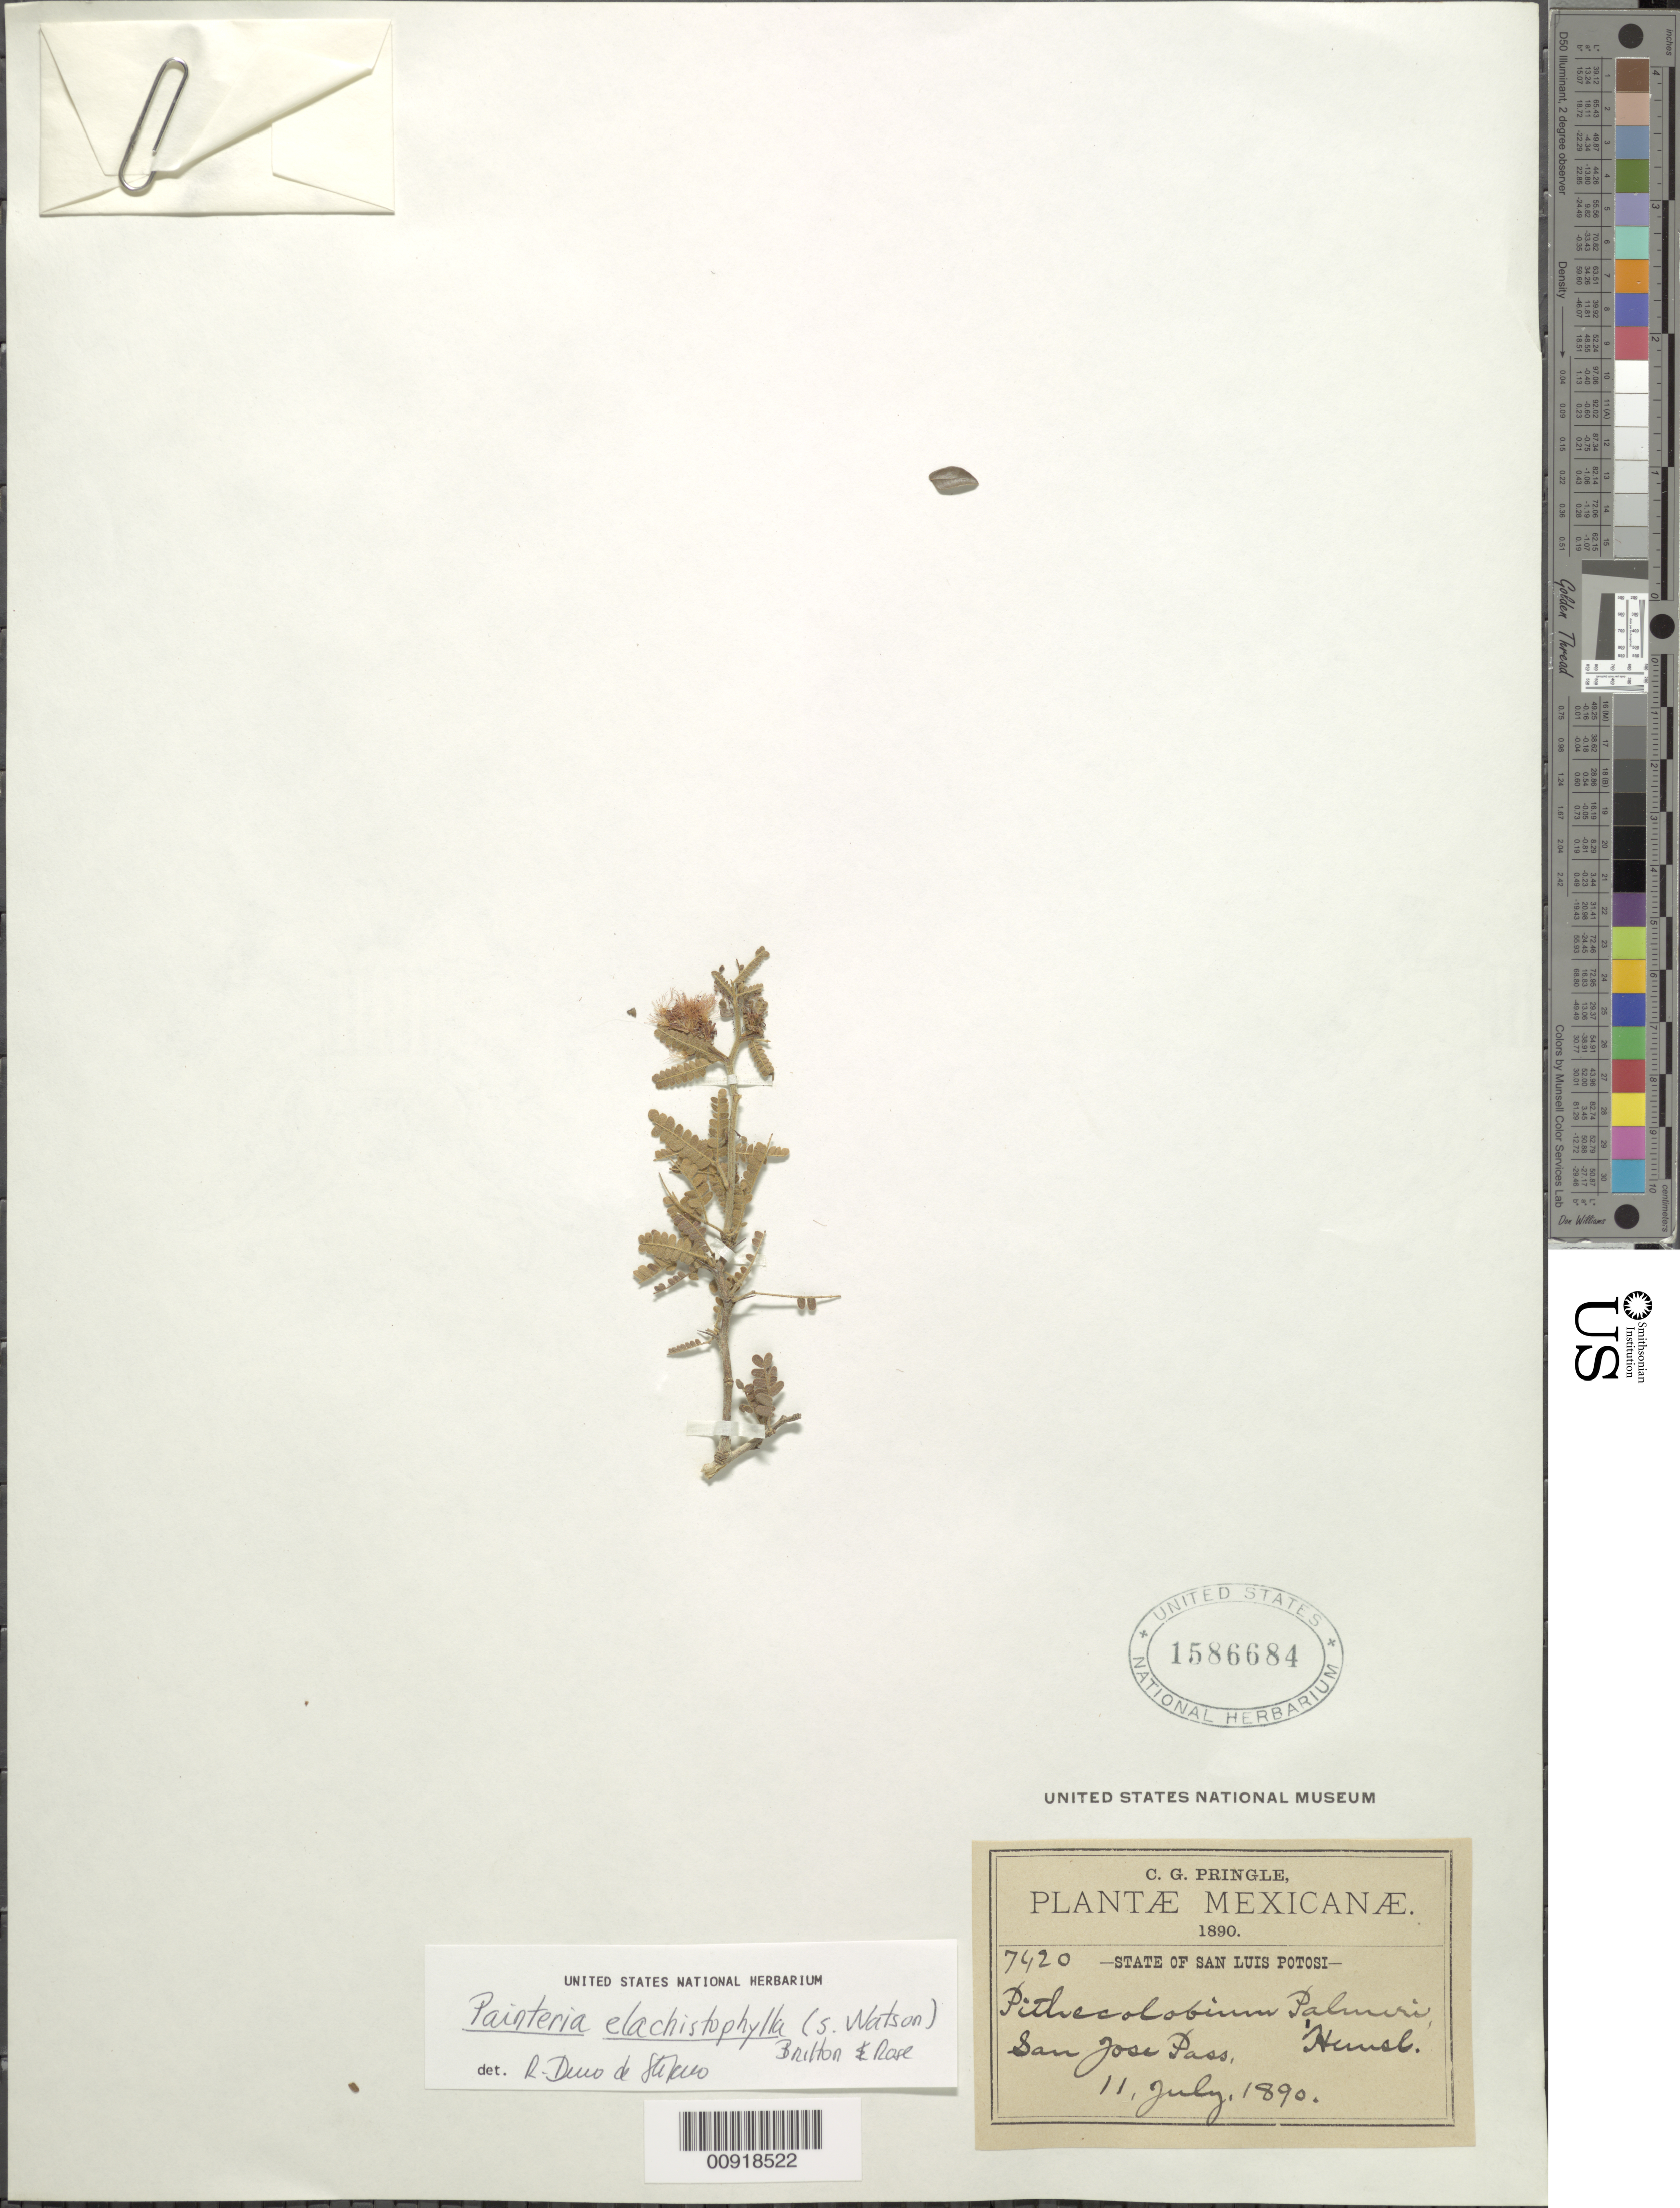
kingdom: Plantae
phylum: Tracheophyta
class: Magnoliopsida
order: Fabales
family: Fabaceae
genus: Painteria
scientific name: Painteria elachistophylla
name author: (A. Gray ex S. Watson) Britton & Rose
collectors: C. G. Pringle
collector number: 7420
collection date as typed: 11 Jul 1890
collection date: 1890-07-11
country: Mexico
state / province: San Luis Potosí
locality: San José Pass, State of San Luis Potosí.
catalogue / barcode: US 1586684